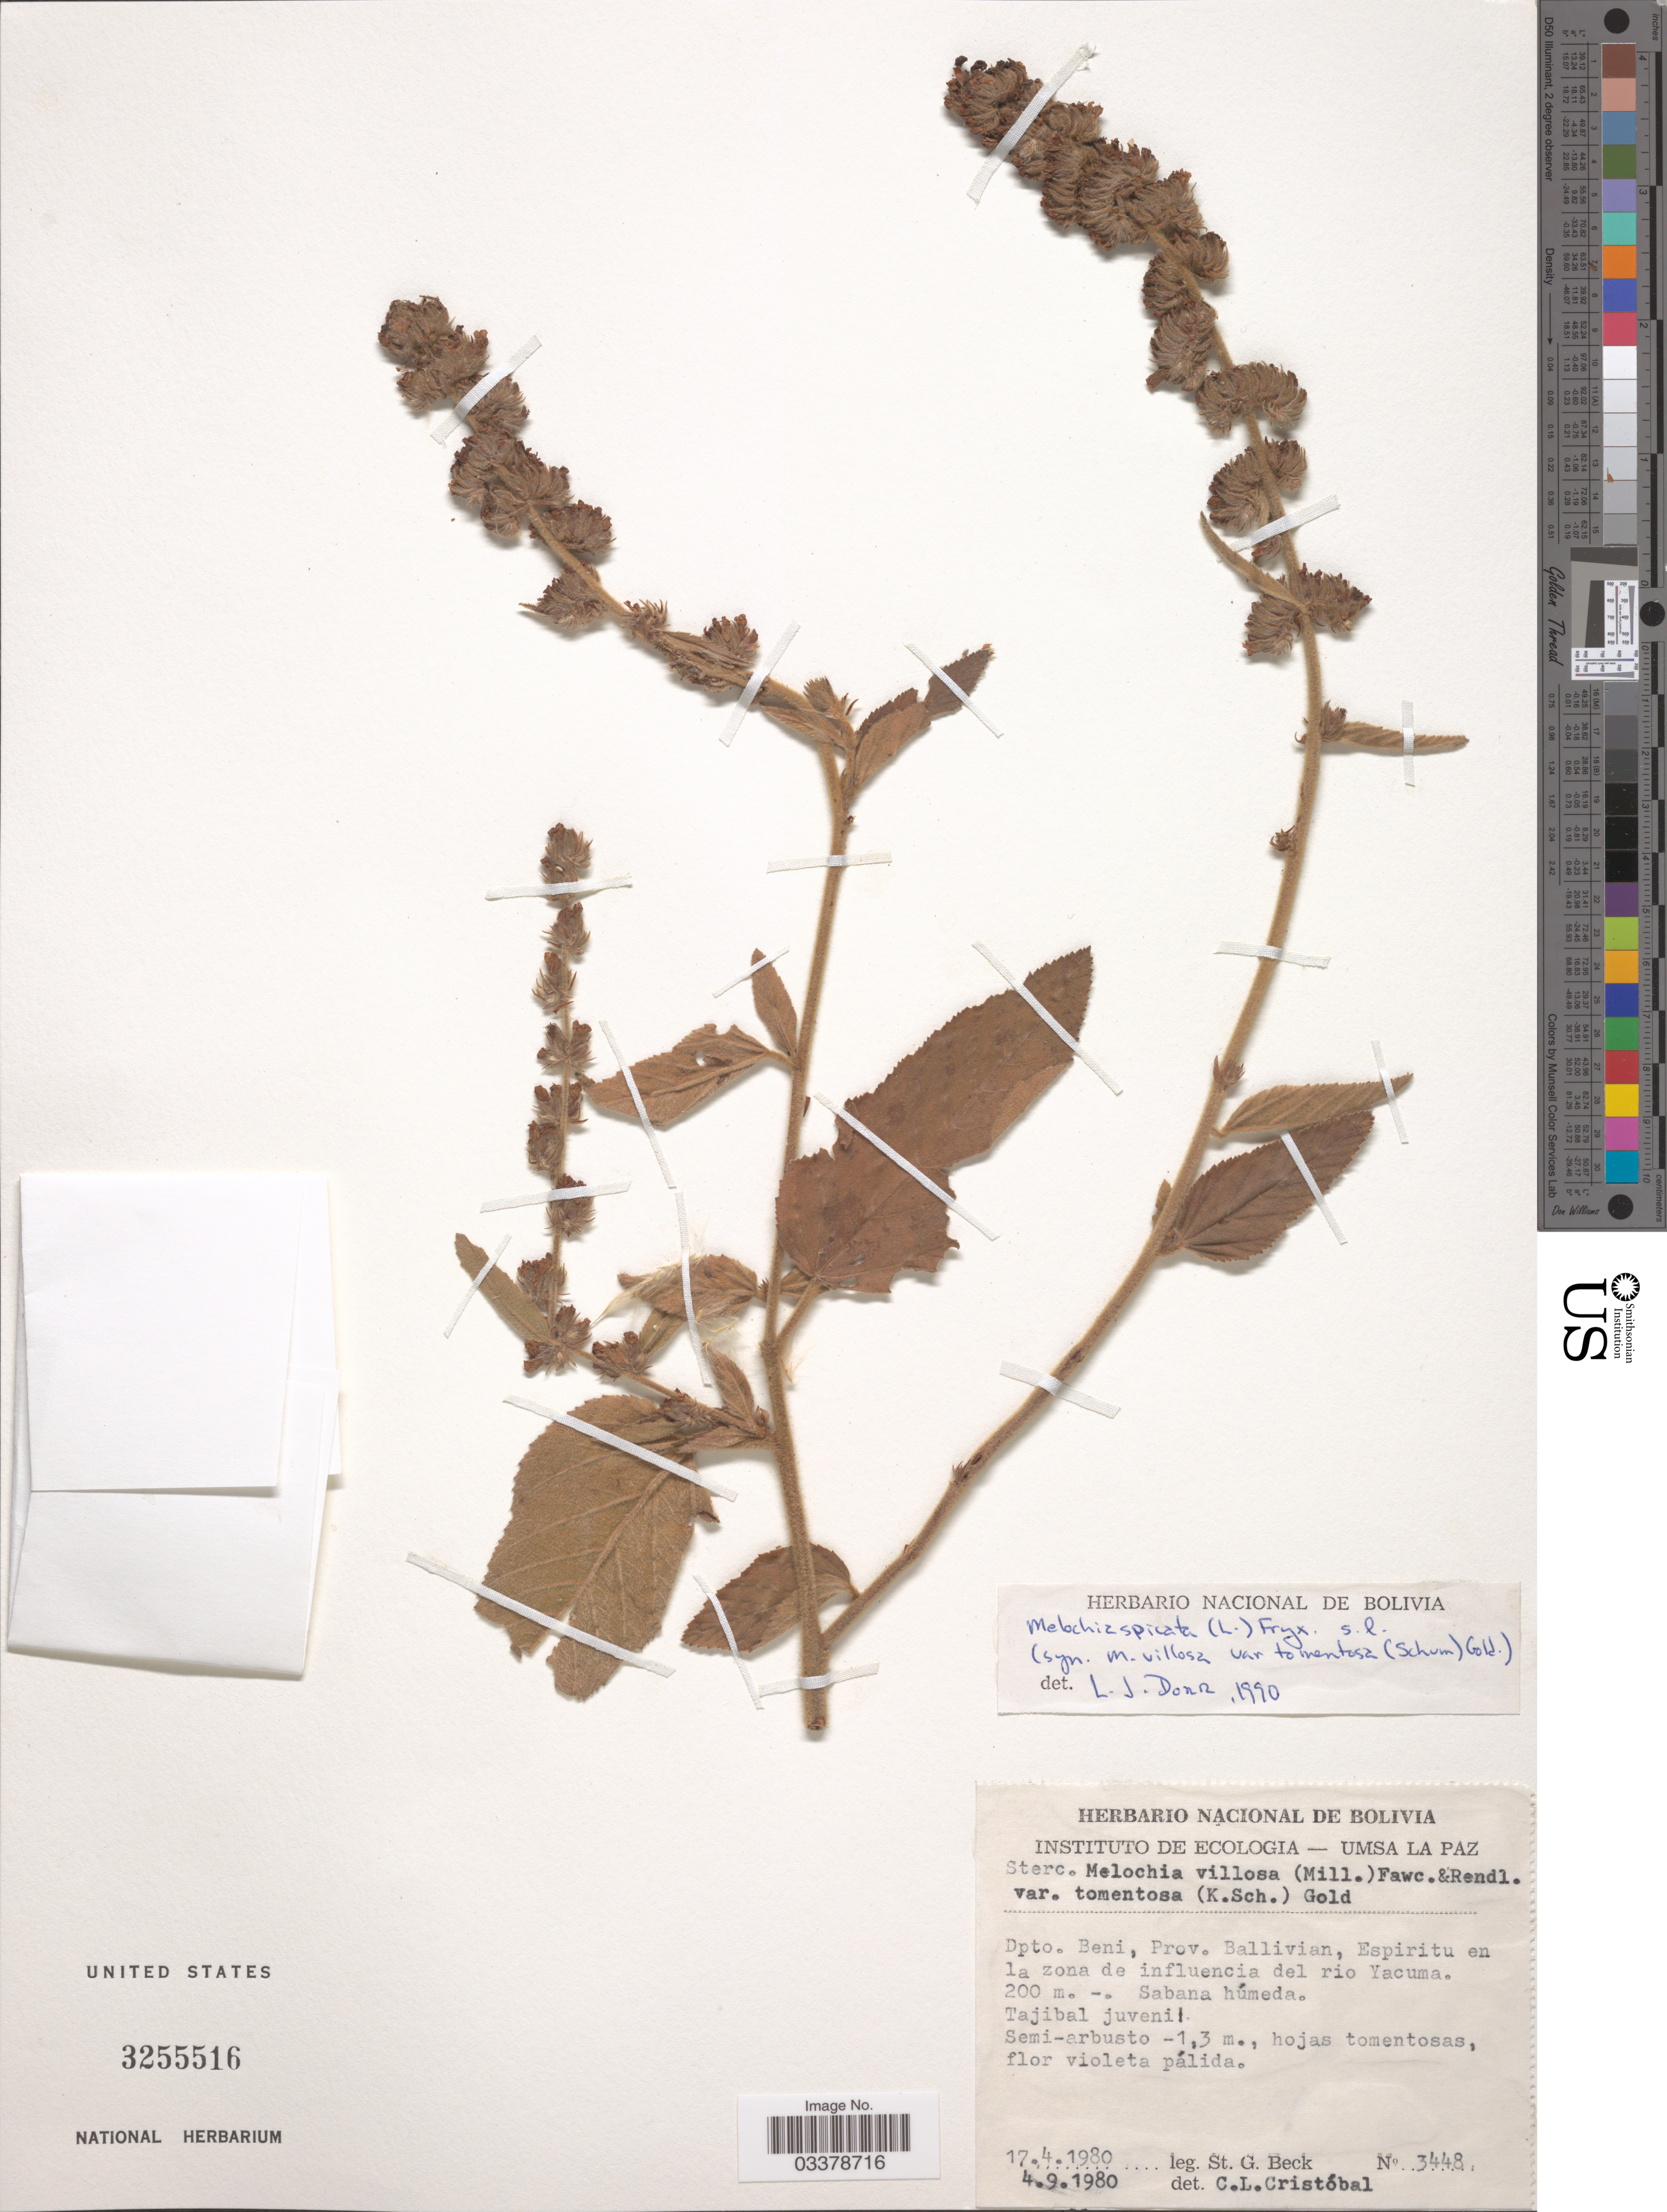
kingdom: Plantae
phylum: Tracheophyta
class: Magnoliopsida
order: Malvales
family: Malvaceae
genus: Melochia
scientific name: Melochia spicata var. tomentosa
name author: (K. Schum.) Dorr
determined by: Dorr, L. J., (BOT), Smithsonian Institution - National Museum of Natural History (UNITED STATES)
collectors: S. G. Beck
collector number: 3448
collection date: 1980-04-17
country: Bolivia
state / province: Beni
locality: Dpto. Beni, Prov. Ballivian, Espiritu en la zona de influencia del rio Yacuma.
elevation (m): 200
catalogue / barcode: US 3255516